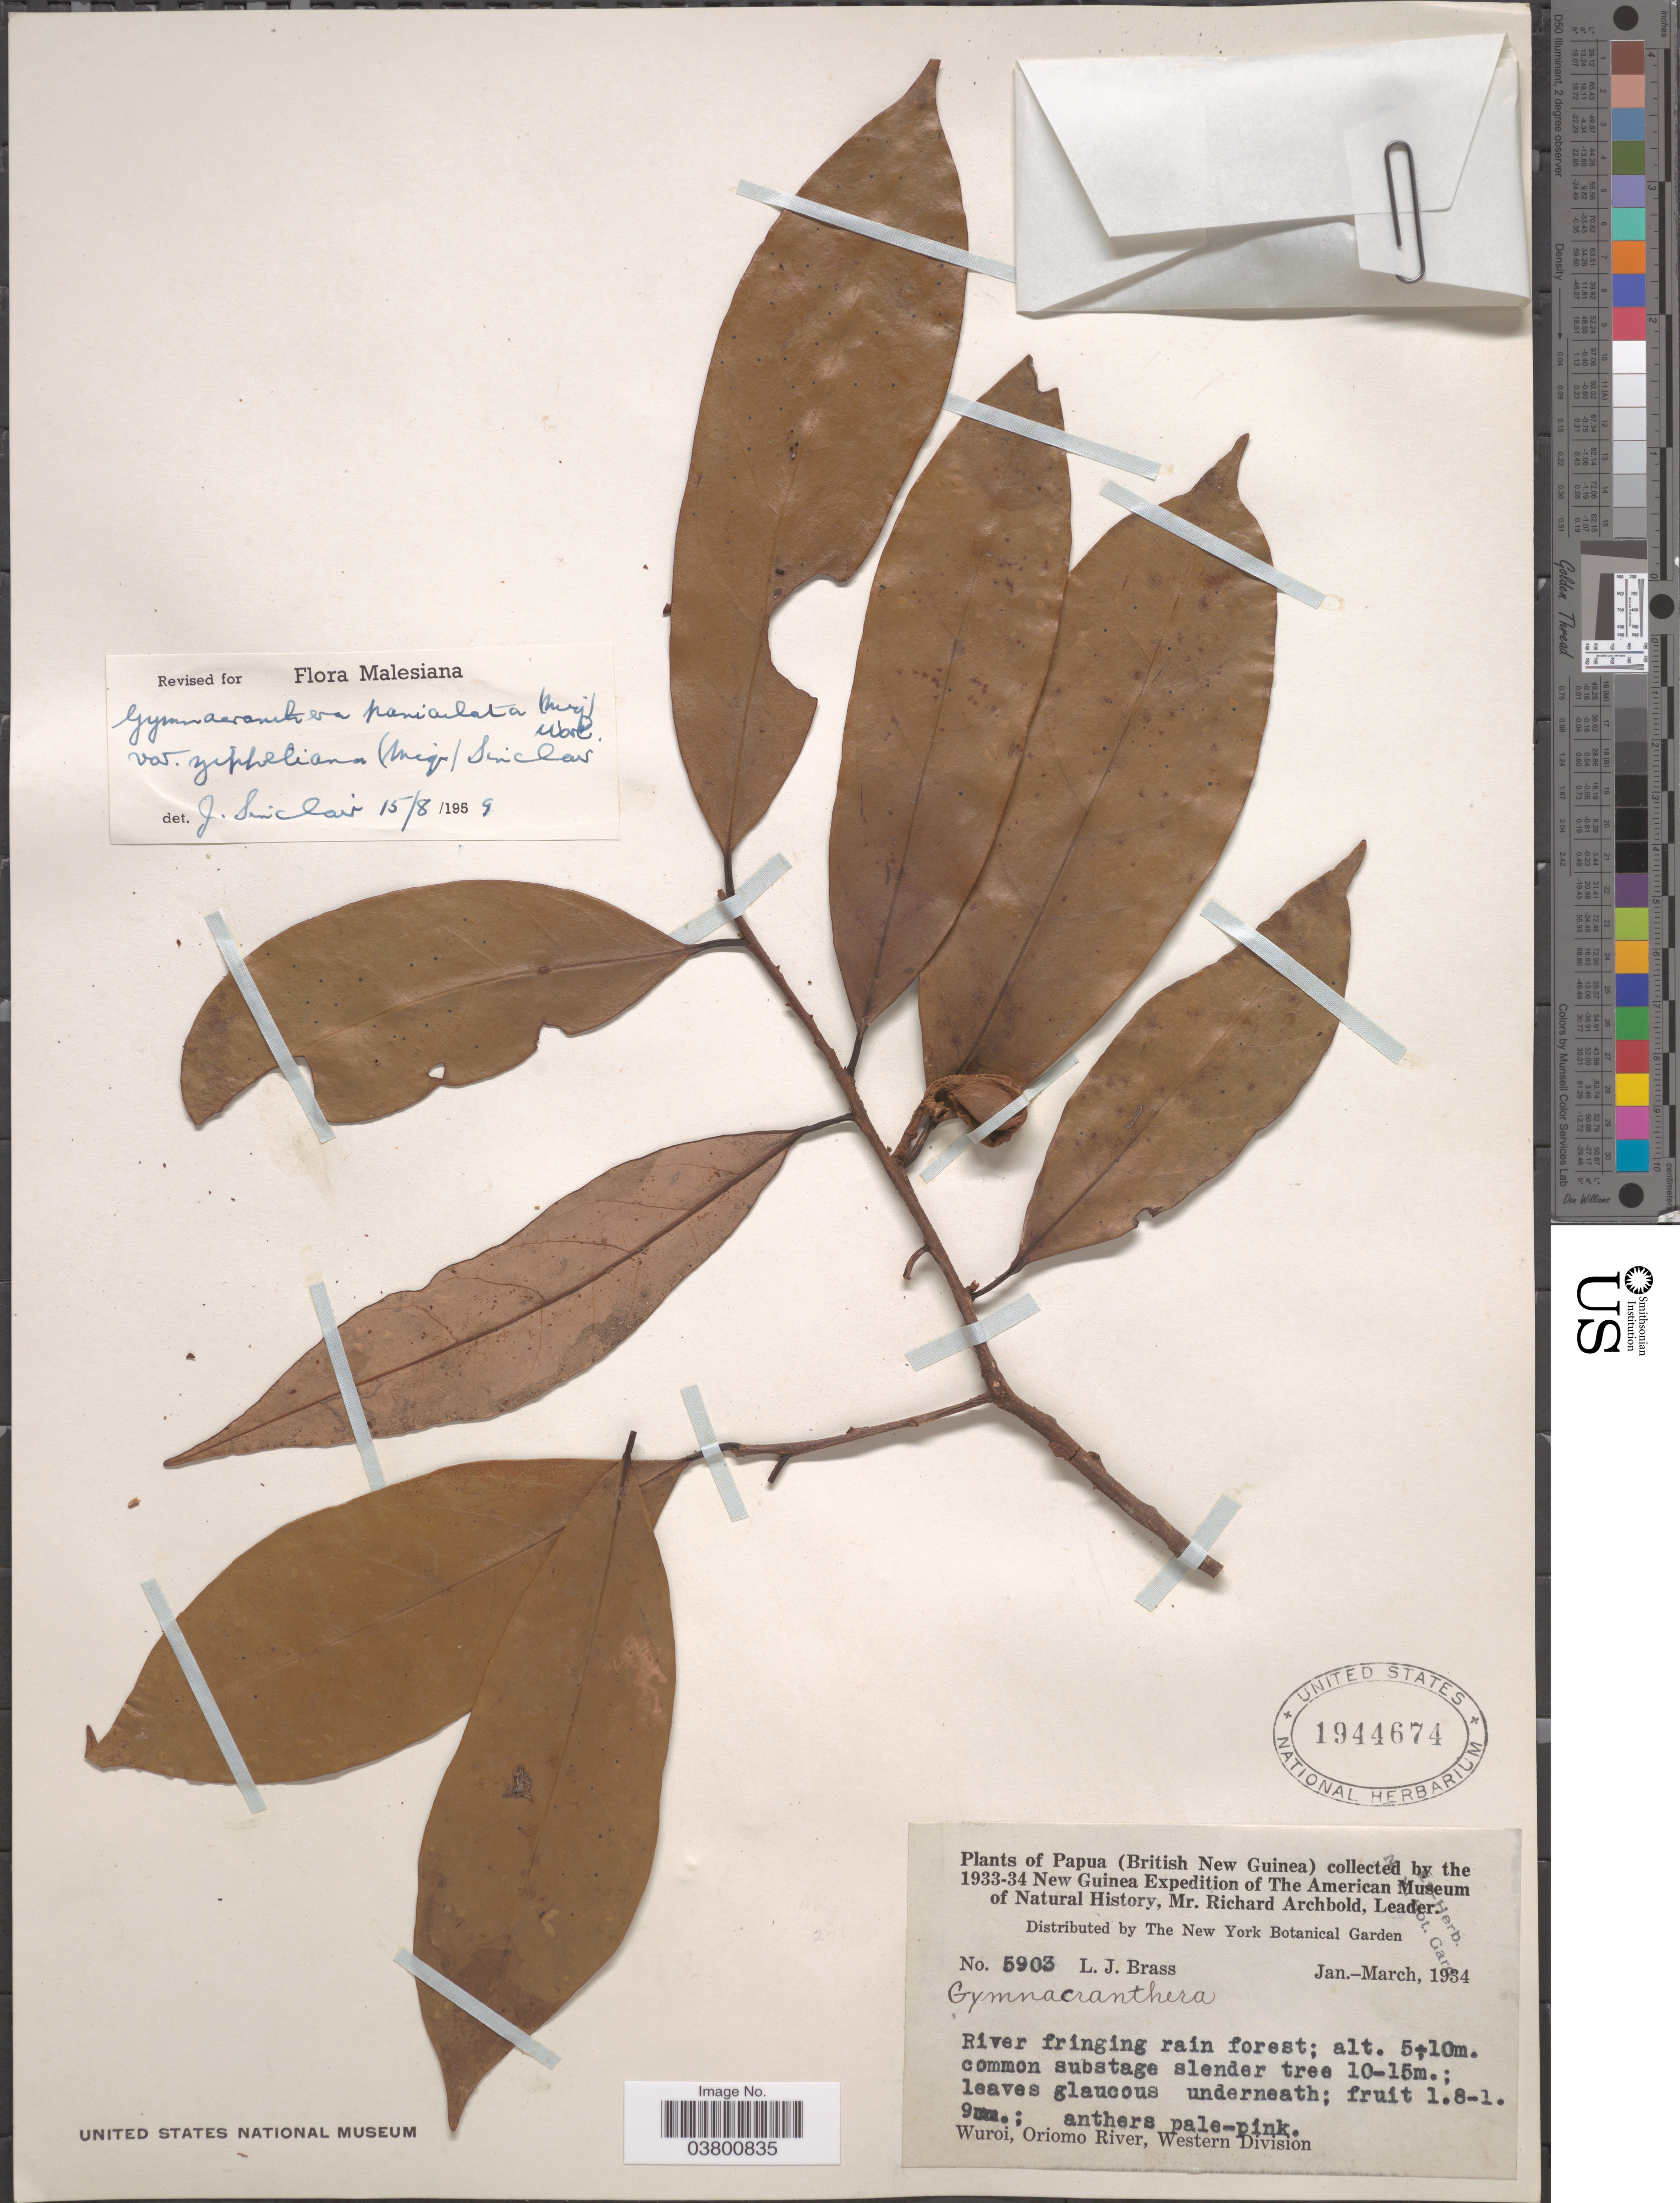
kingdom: Plantae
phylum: Tracheophyta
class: Magnoliopsida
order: Magnoliales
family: Myristicaceae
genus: Gymnacranthera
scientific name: Gymnacranthera farquhariana var. zippeliana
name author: (Miq.) R.T.A. Schouten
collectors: L. J. Brass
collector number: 5903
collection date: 1934-01/1934-03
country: Papua New Guinea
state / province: Manus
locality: Papua (British New Guinea). Wuroi, Oriomo River, Western Division.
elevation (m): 5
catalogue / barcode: US 1944674